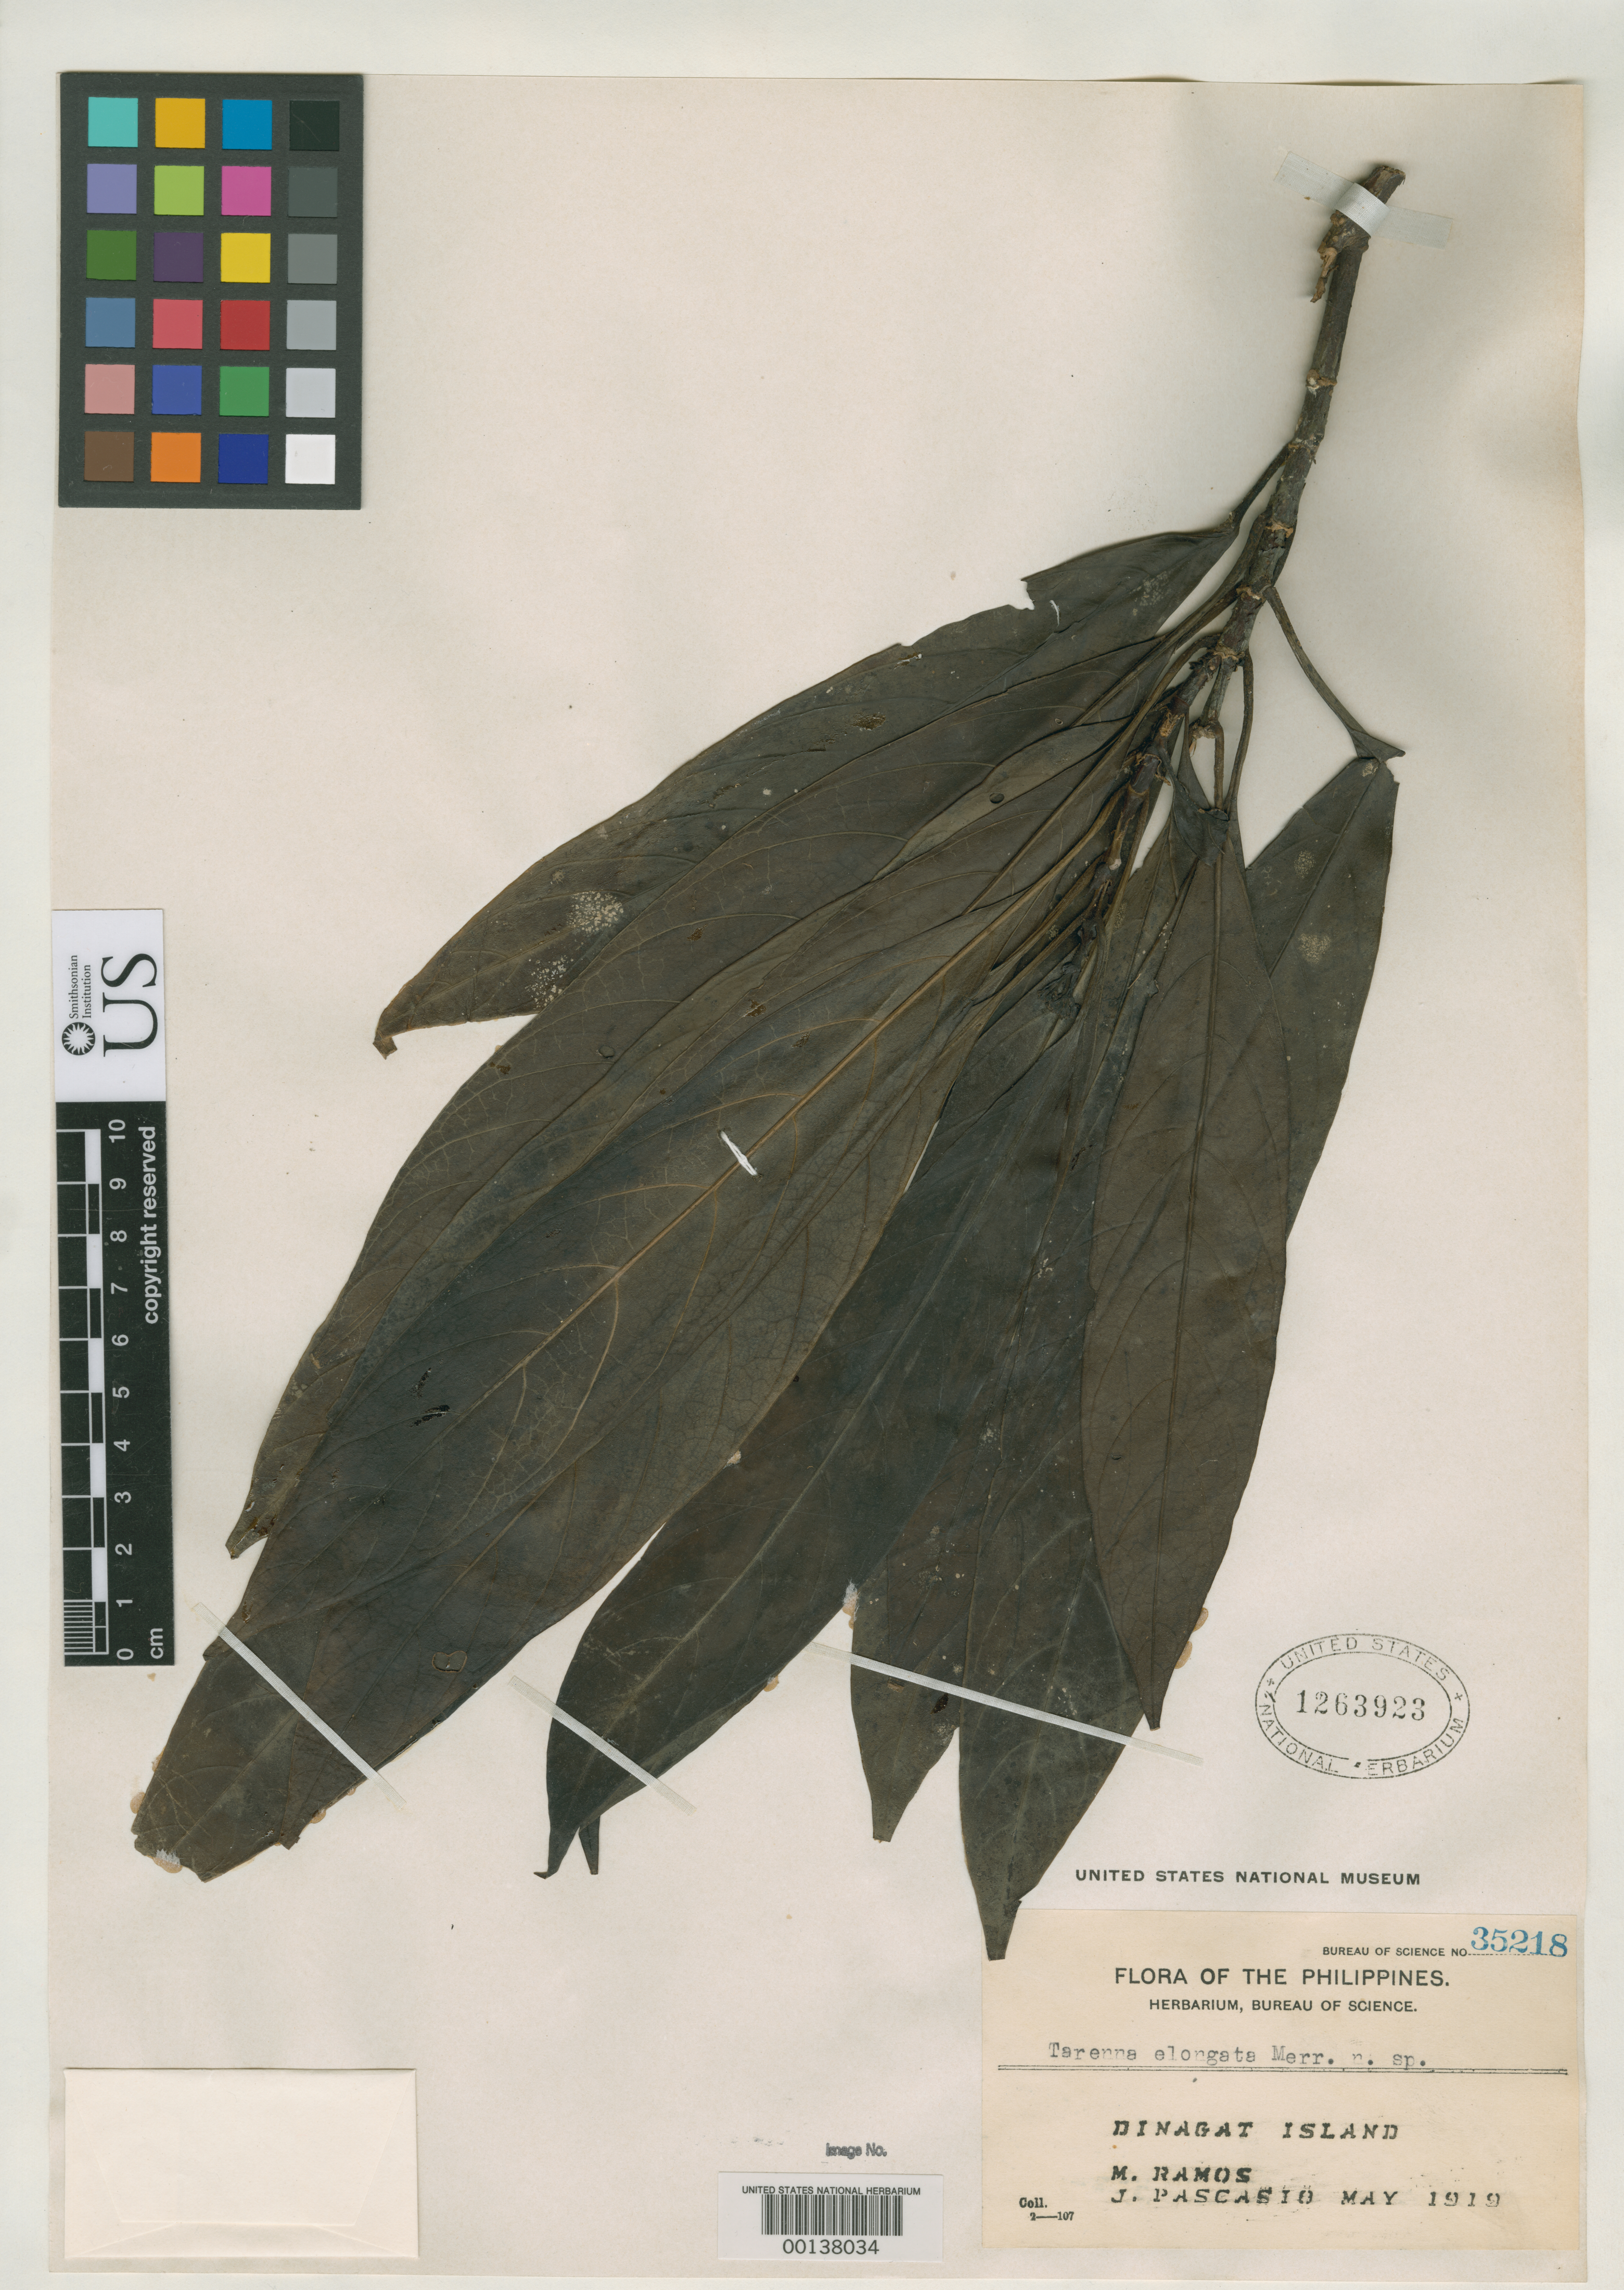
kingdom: Plantae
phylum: Tracheophyta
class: Magnoliopsida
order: Gentianales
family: Rubiaceae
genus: Tarenna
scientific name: Tarenna elongata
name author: Merr.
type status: Isotype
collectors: M. Ramos & J. Pascasio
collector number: Bur. Sci. 35218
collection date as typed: May 1919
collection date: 1919-05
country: Philippines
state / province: Caraga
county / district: Surigao del Norte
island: Dinagat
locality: Dinagat Island.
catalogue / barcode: US 1263923